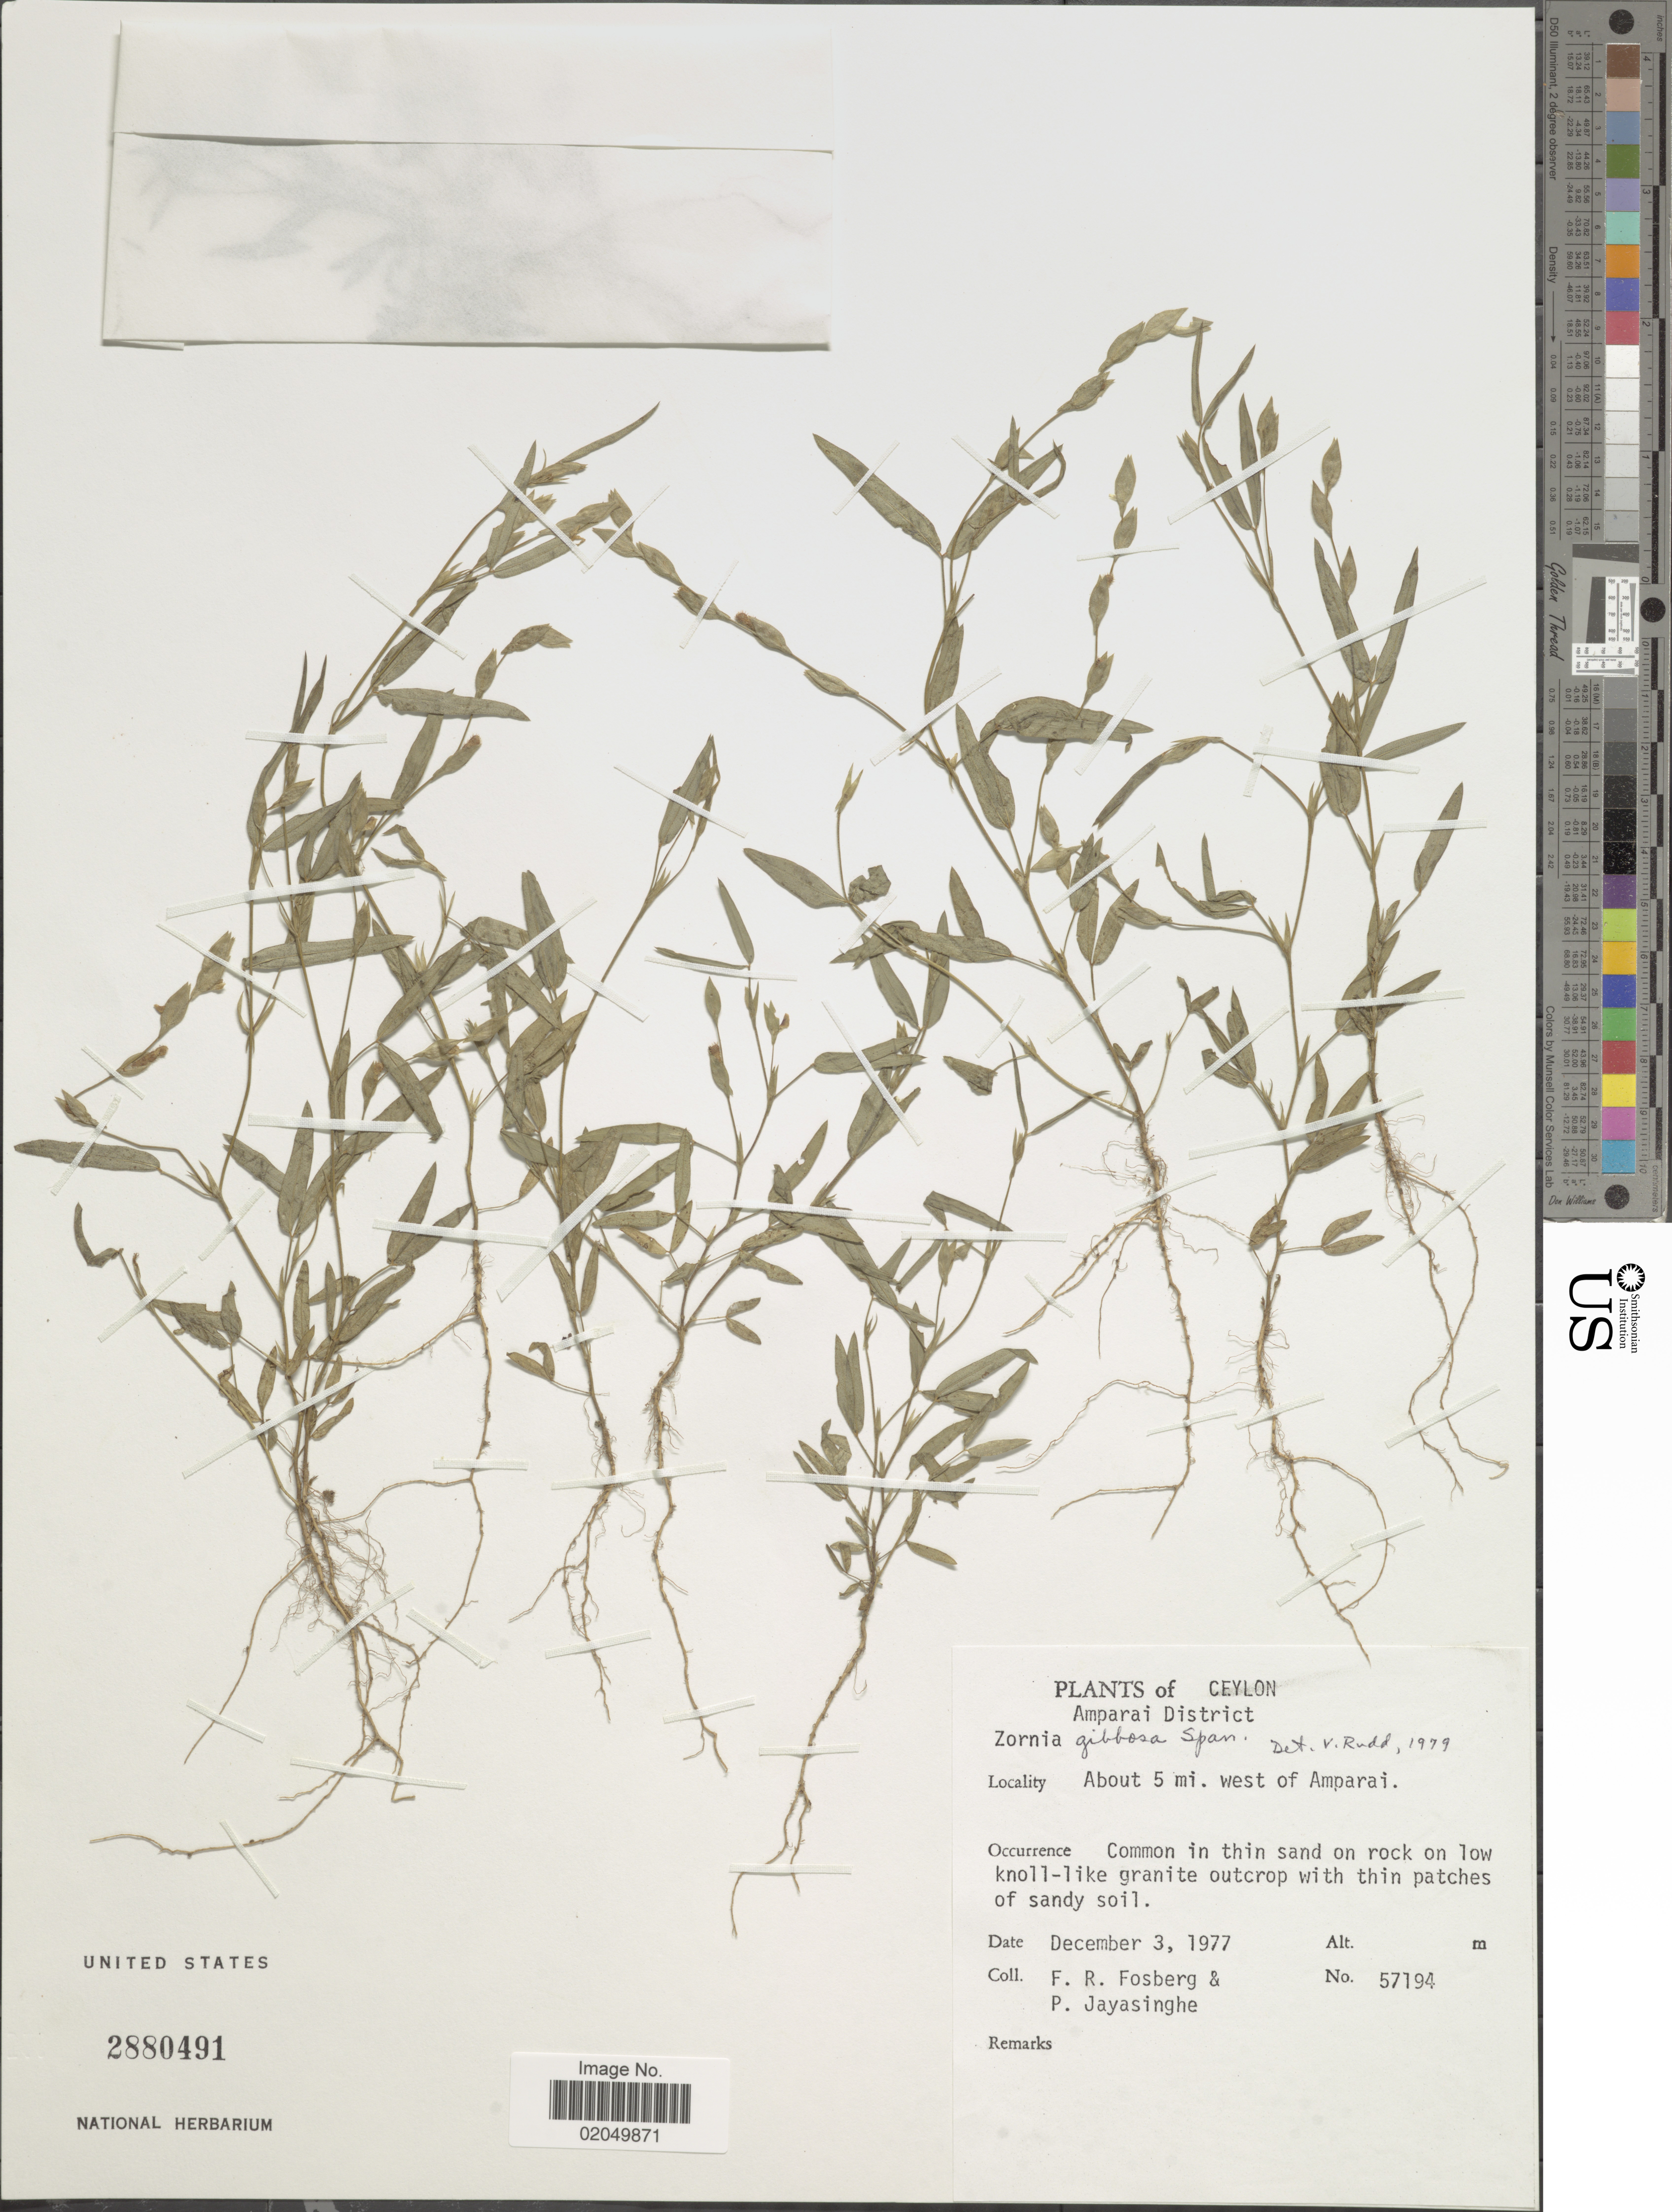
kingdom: Plantae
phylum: Tracheophyta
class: Magnoliopsida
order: Fabales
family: Fabaceae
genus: Zornia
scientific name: Zornia gibbosa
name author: Spanoghe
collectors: F. R. Fosberg & P. Jayasinghe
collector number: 57194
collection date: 1977-12-03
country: Sri Lanka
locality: Ceylon, Amparai District, about 5 mi west of Amparai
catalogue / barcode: US 2880491